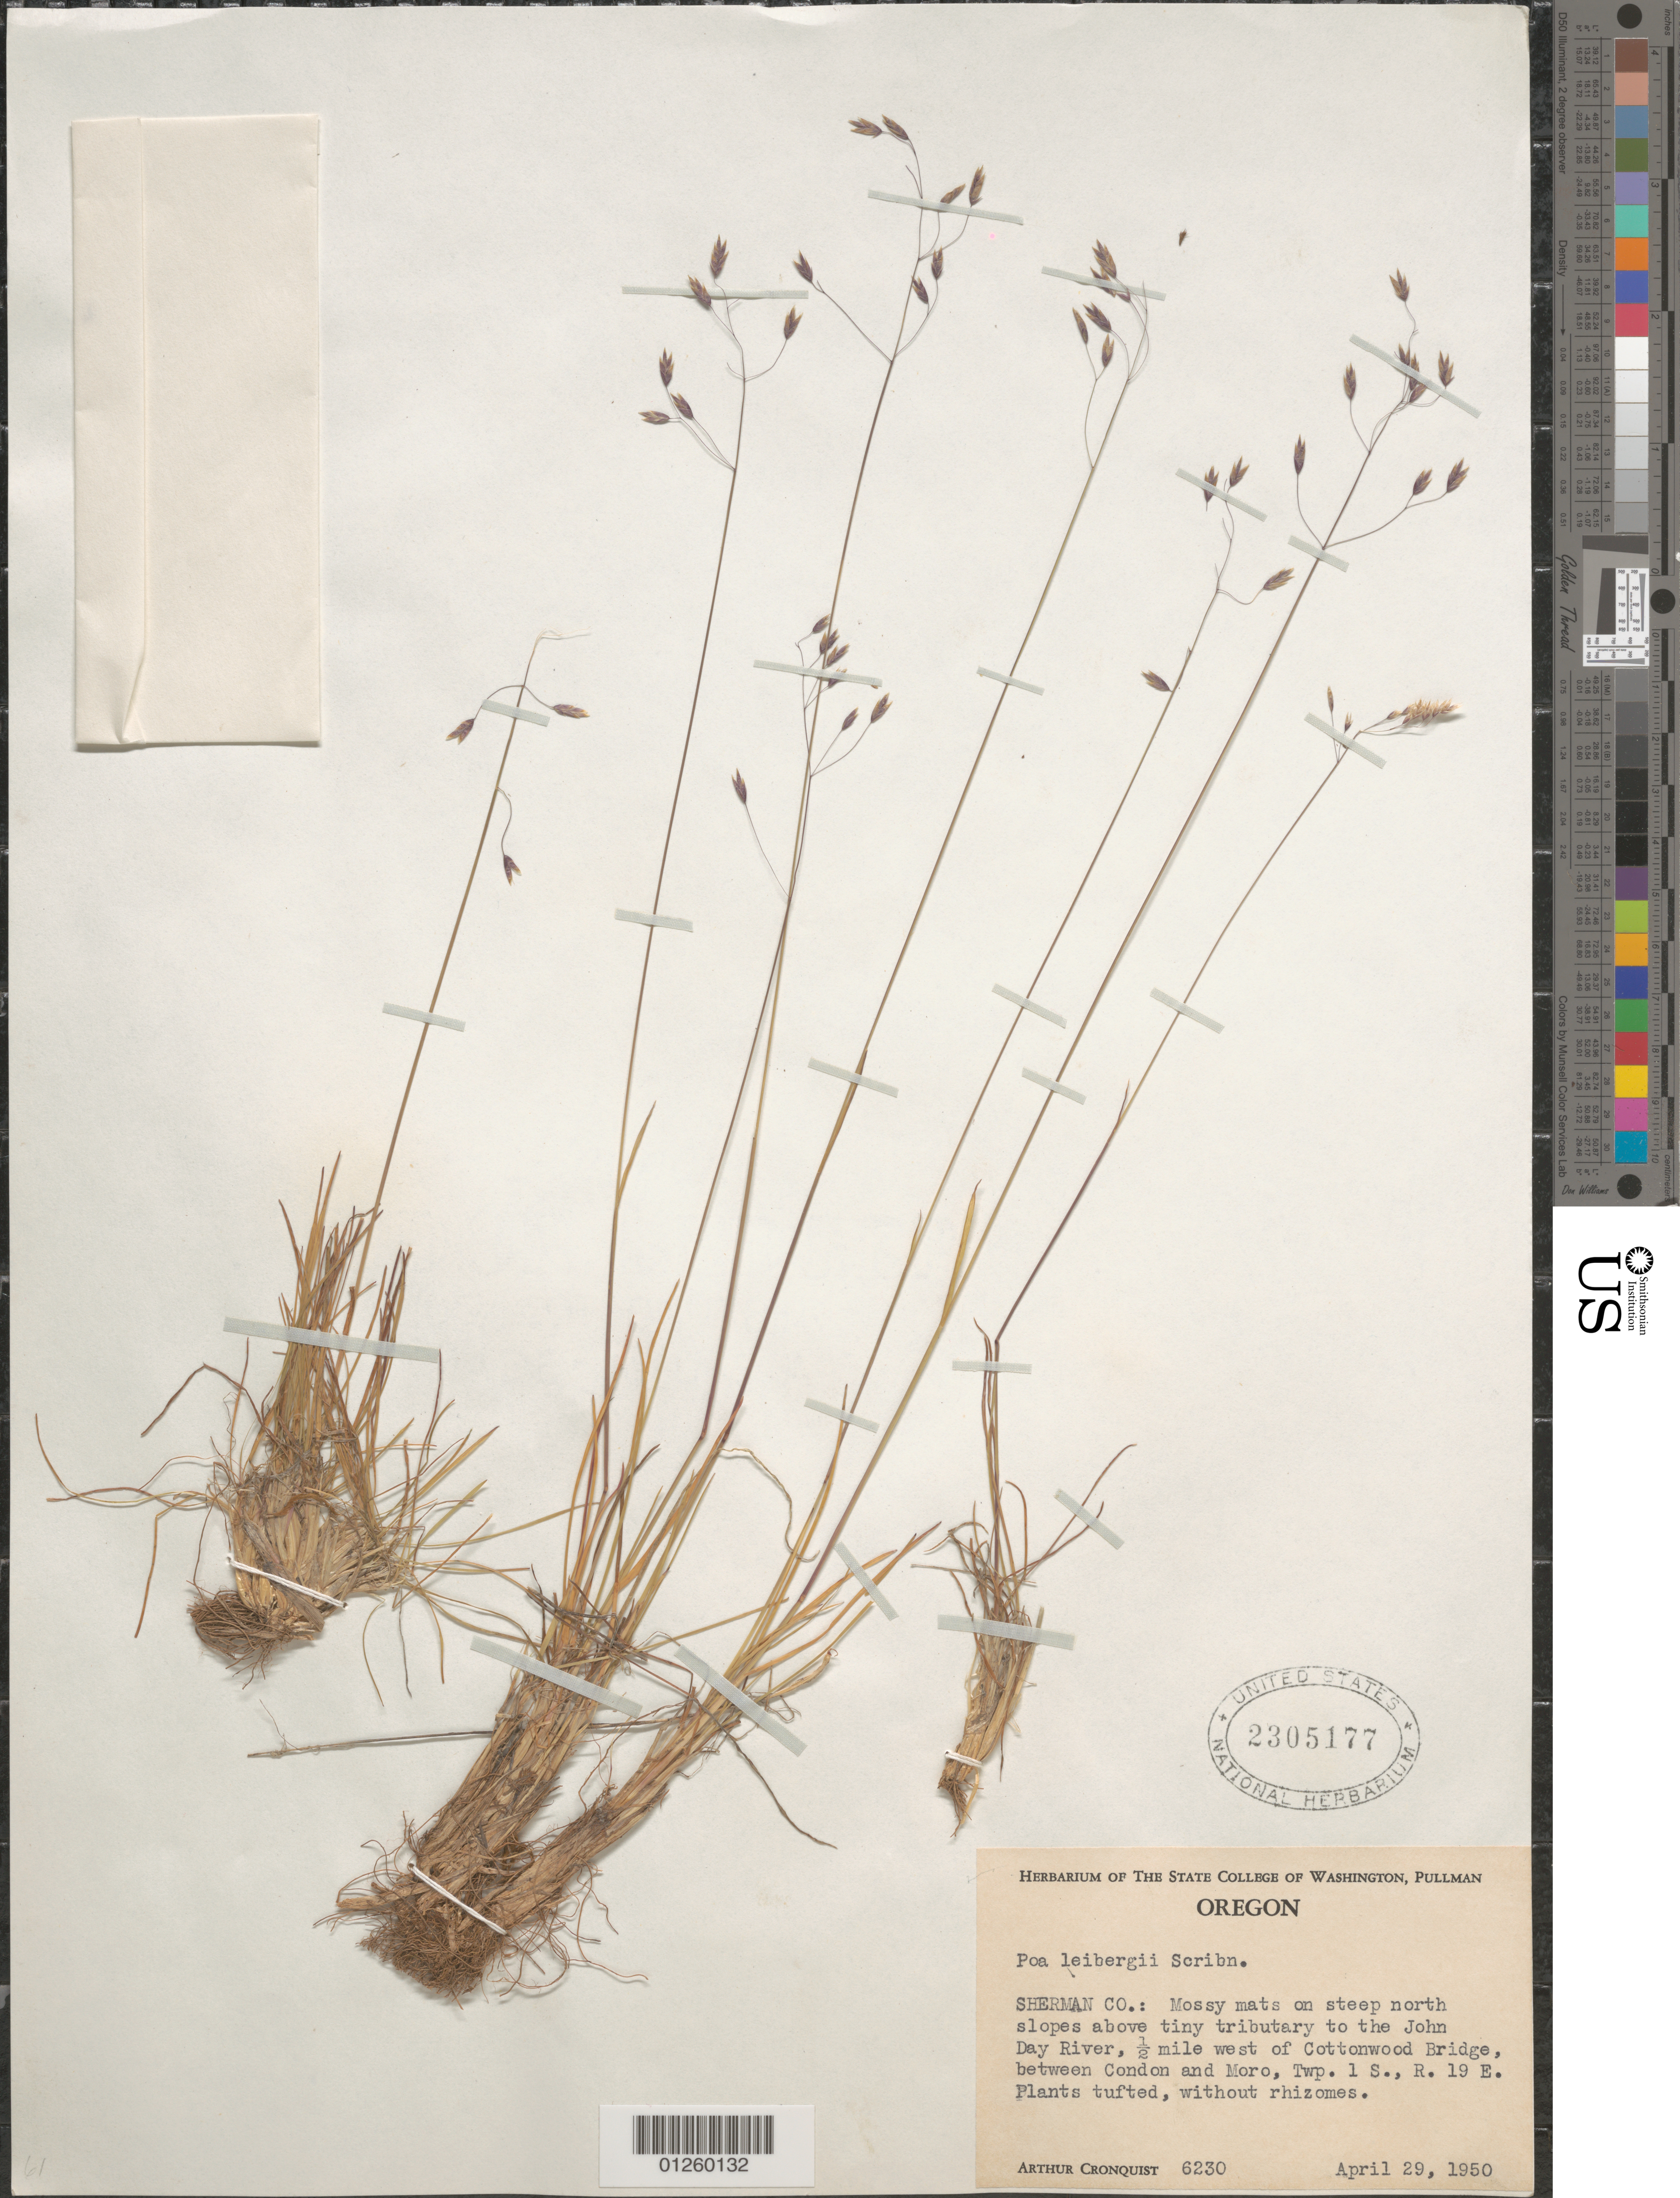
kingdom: Plantae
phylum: Tracheophyta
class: Liliopsida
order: Poales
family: Poaceae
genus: Poa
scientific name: Poa leibergii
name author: Scribn.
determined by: Soreng, Robert J., Research Associate (BOT), Smithsonian Institution - National Museum of Natural History (UNITED STATES)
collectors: A. Cronquist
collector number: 6230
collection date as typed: April 29, 1950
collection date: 1950-04-29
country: United States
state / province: Oregon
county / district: Sherman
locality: Mossy mats on steeo north slopes above tiny tributary to the John Day River, 1/2 mile west of Cottonwood Bridge, Between Condo and Moro, Twp. 1 S., R. 19 E.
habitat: Mossy mats on steeo north slopes above tiny tributary to the John Day River.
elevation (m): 260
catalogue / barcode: US 2305177